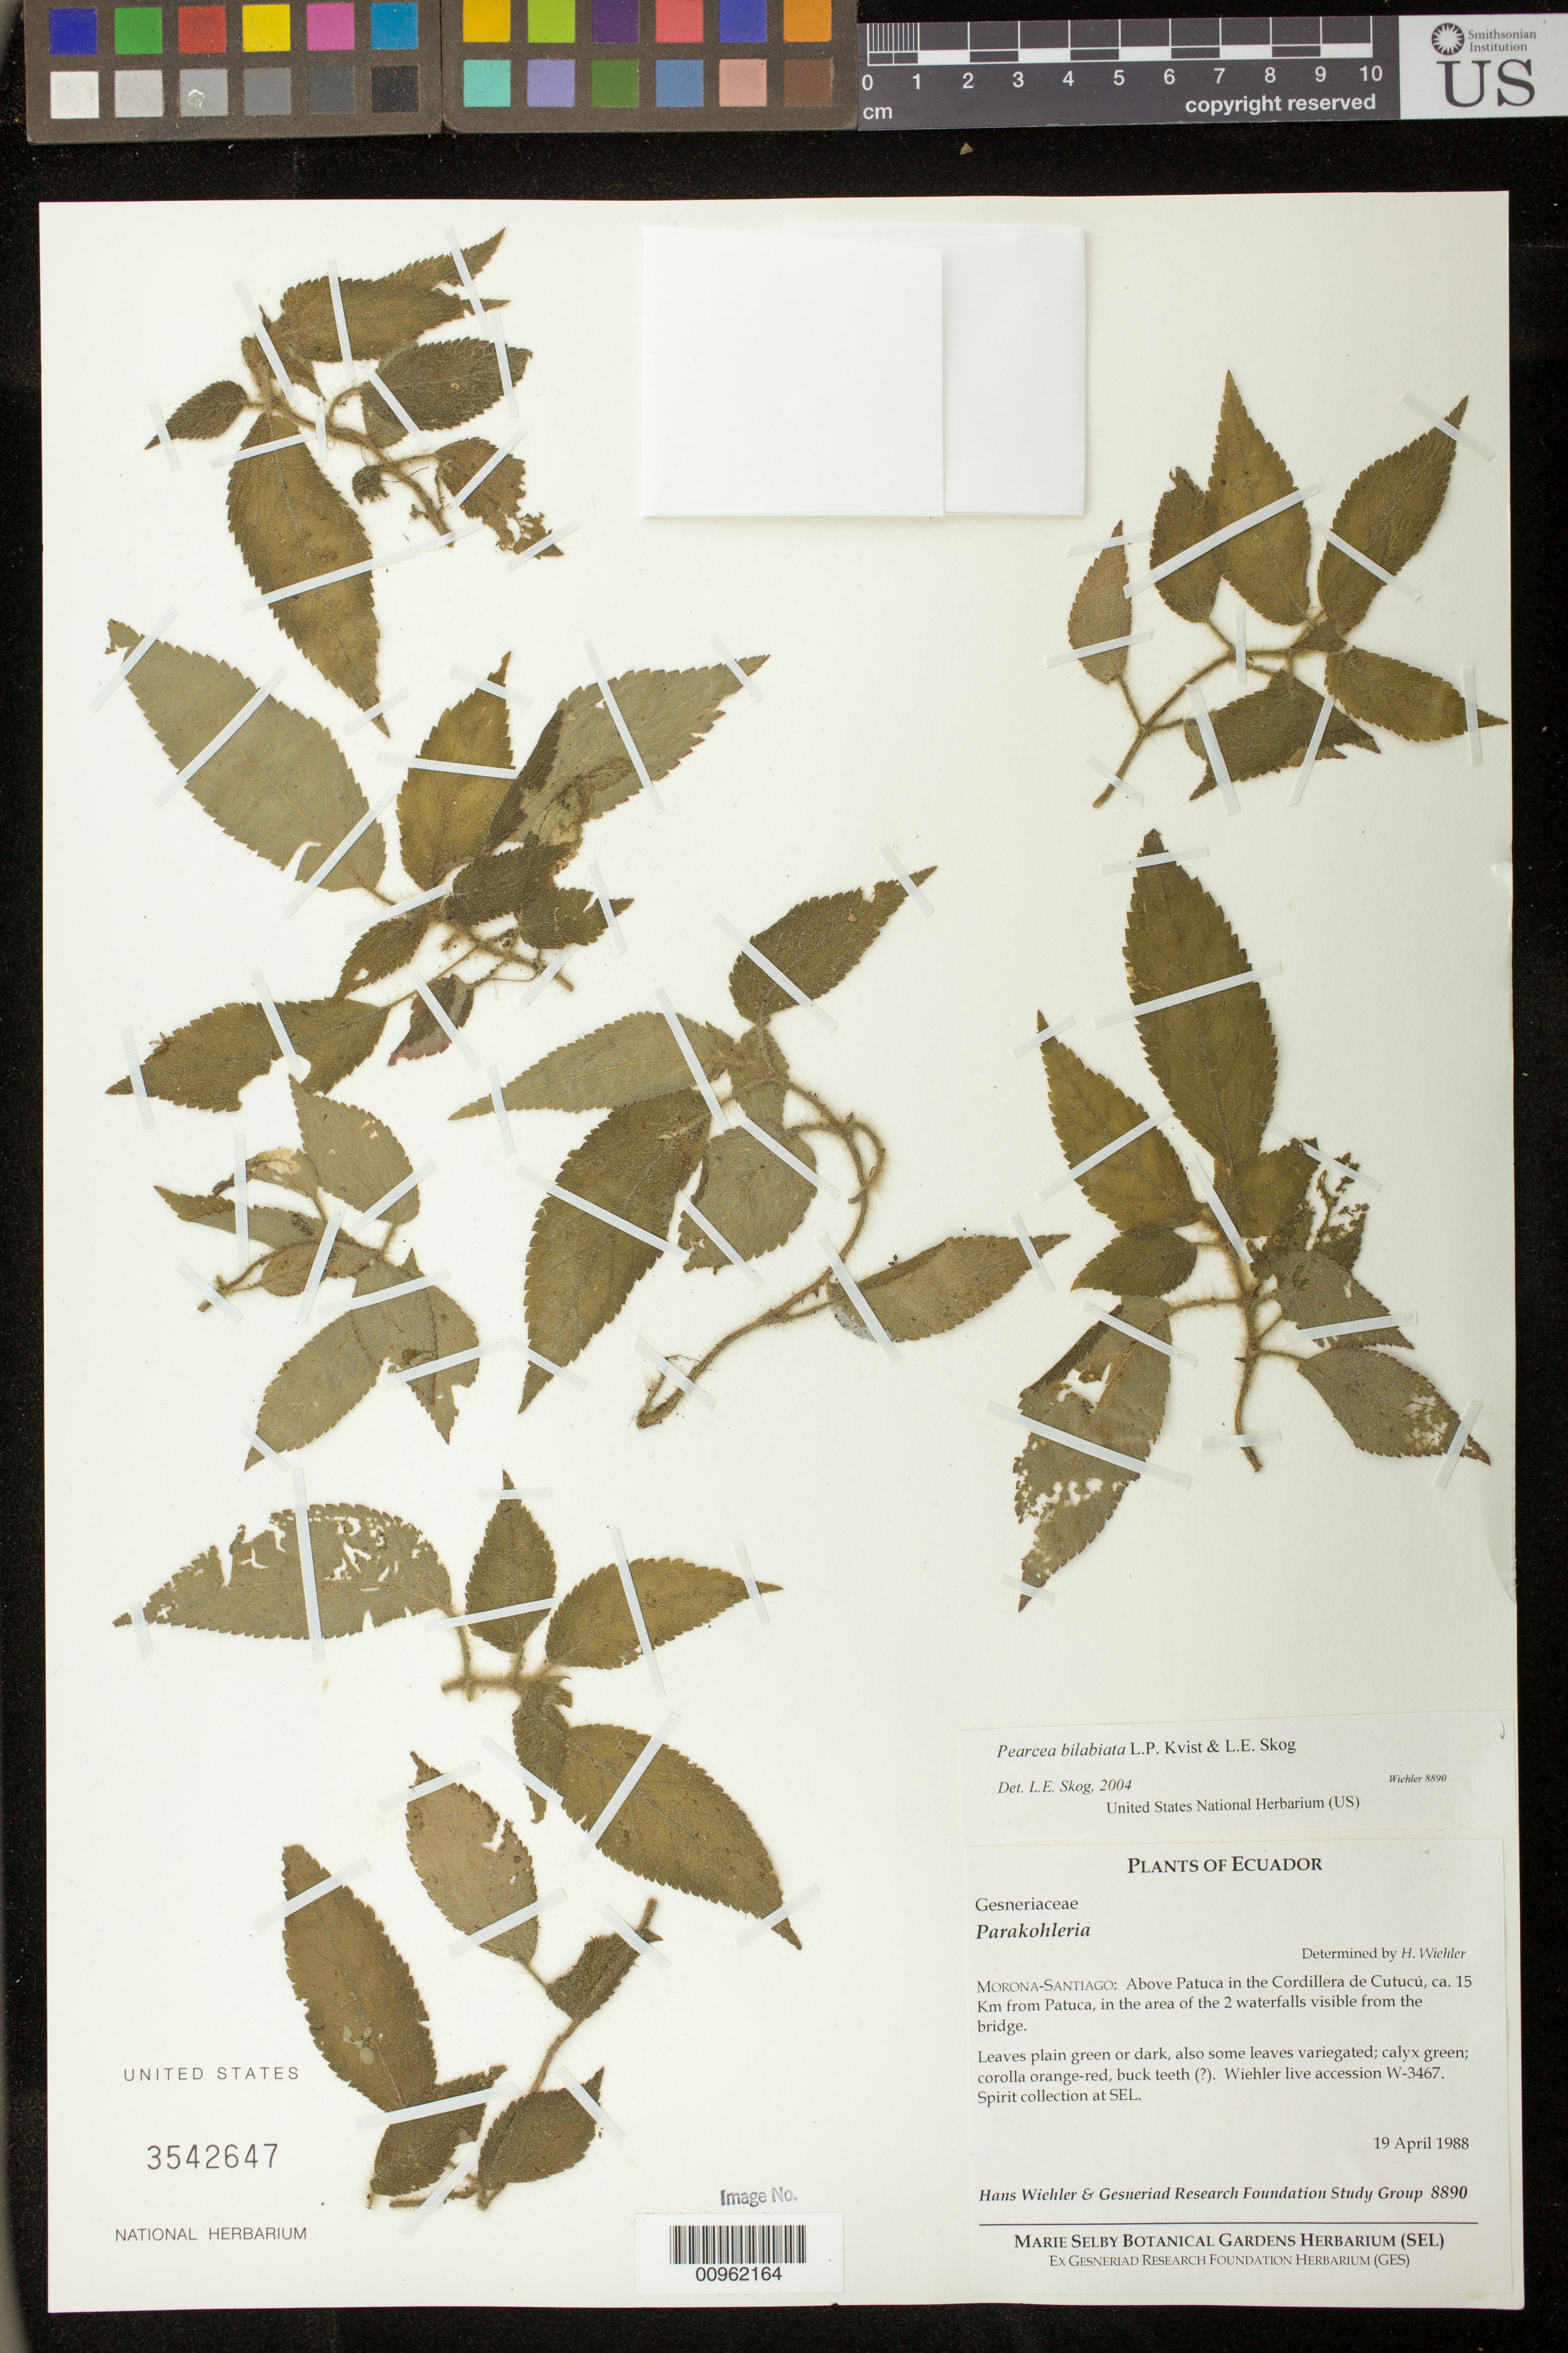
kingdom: Plantae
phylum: Tracheophyta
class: Magnoliopsida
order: Lamiales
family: Gesneriaceae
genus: Pearcea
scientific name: Pearcea bilabiata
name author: L.P. Kvist & L.E. Skog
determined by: Skog, Laurence E.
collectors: H. J. Wiehler & GRF Study Group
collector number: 8890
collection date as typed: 19 Apr 1988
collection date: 1988-04-19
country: Ecuador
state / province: Morona-Santiago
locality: Morona-Sangiago: above Patuca in the Cordillera de Cutucú, ca. 15 km from Patuca, in the area of the 2 waterfalls visible from the bridge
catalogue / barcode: US 3542647